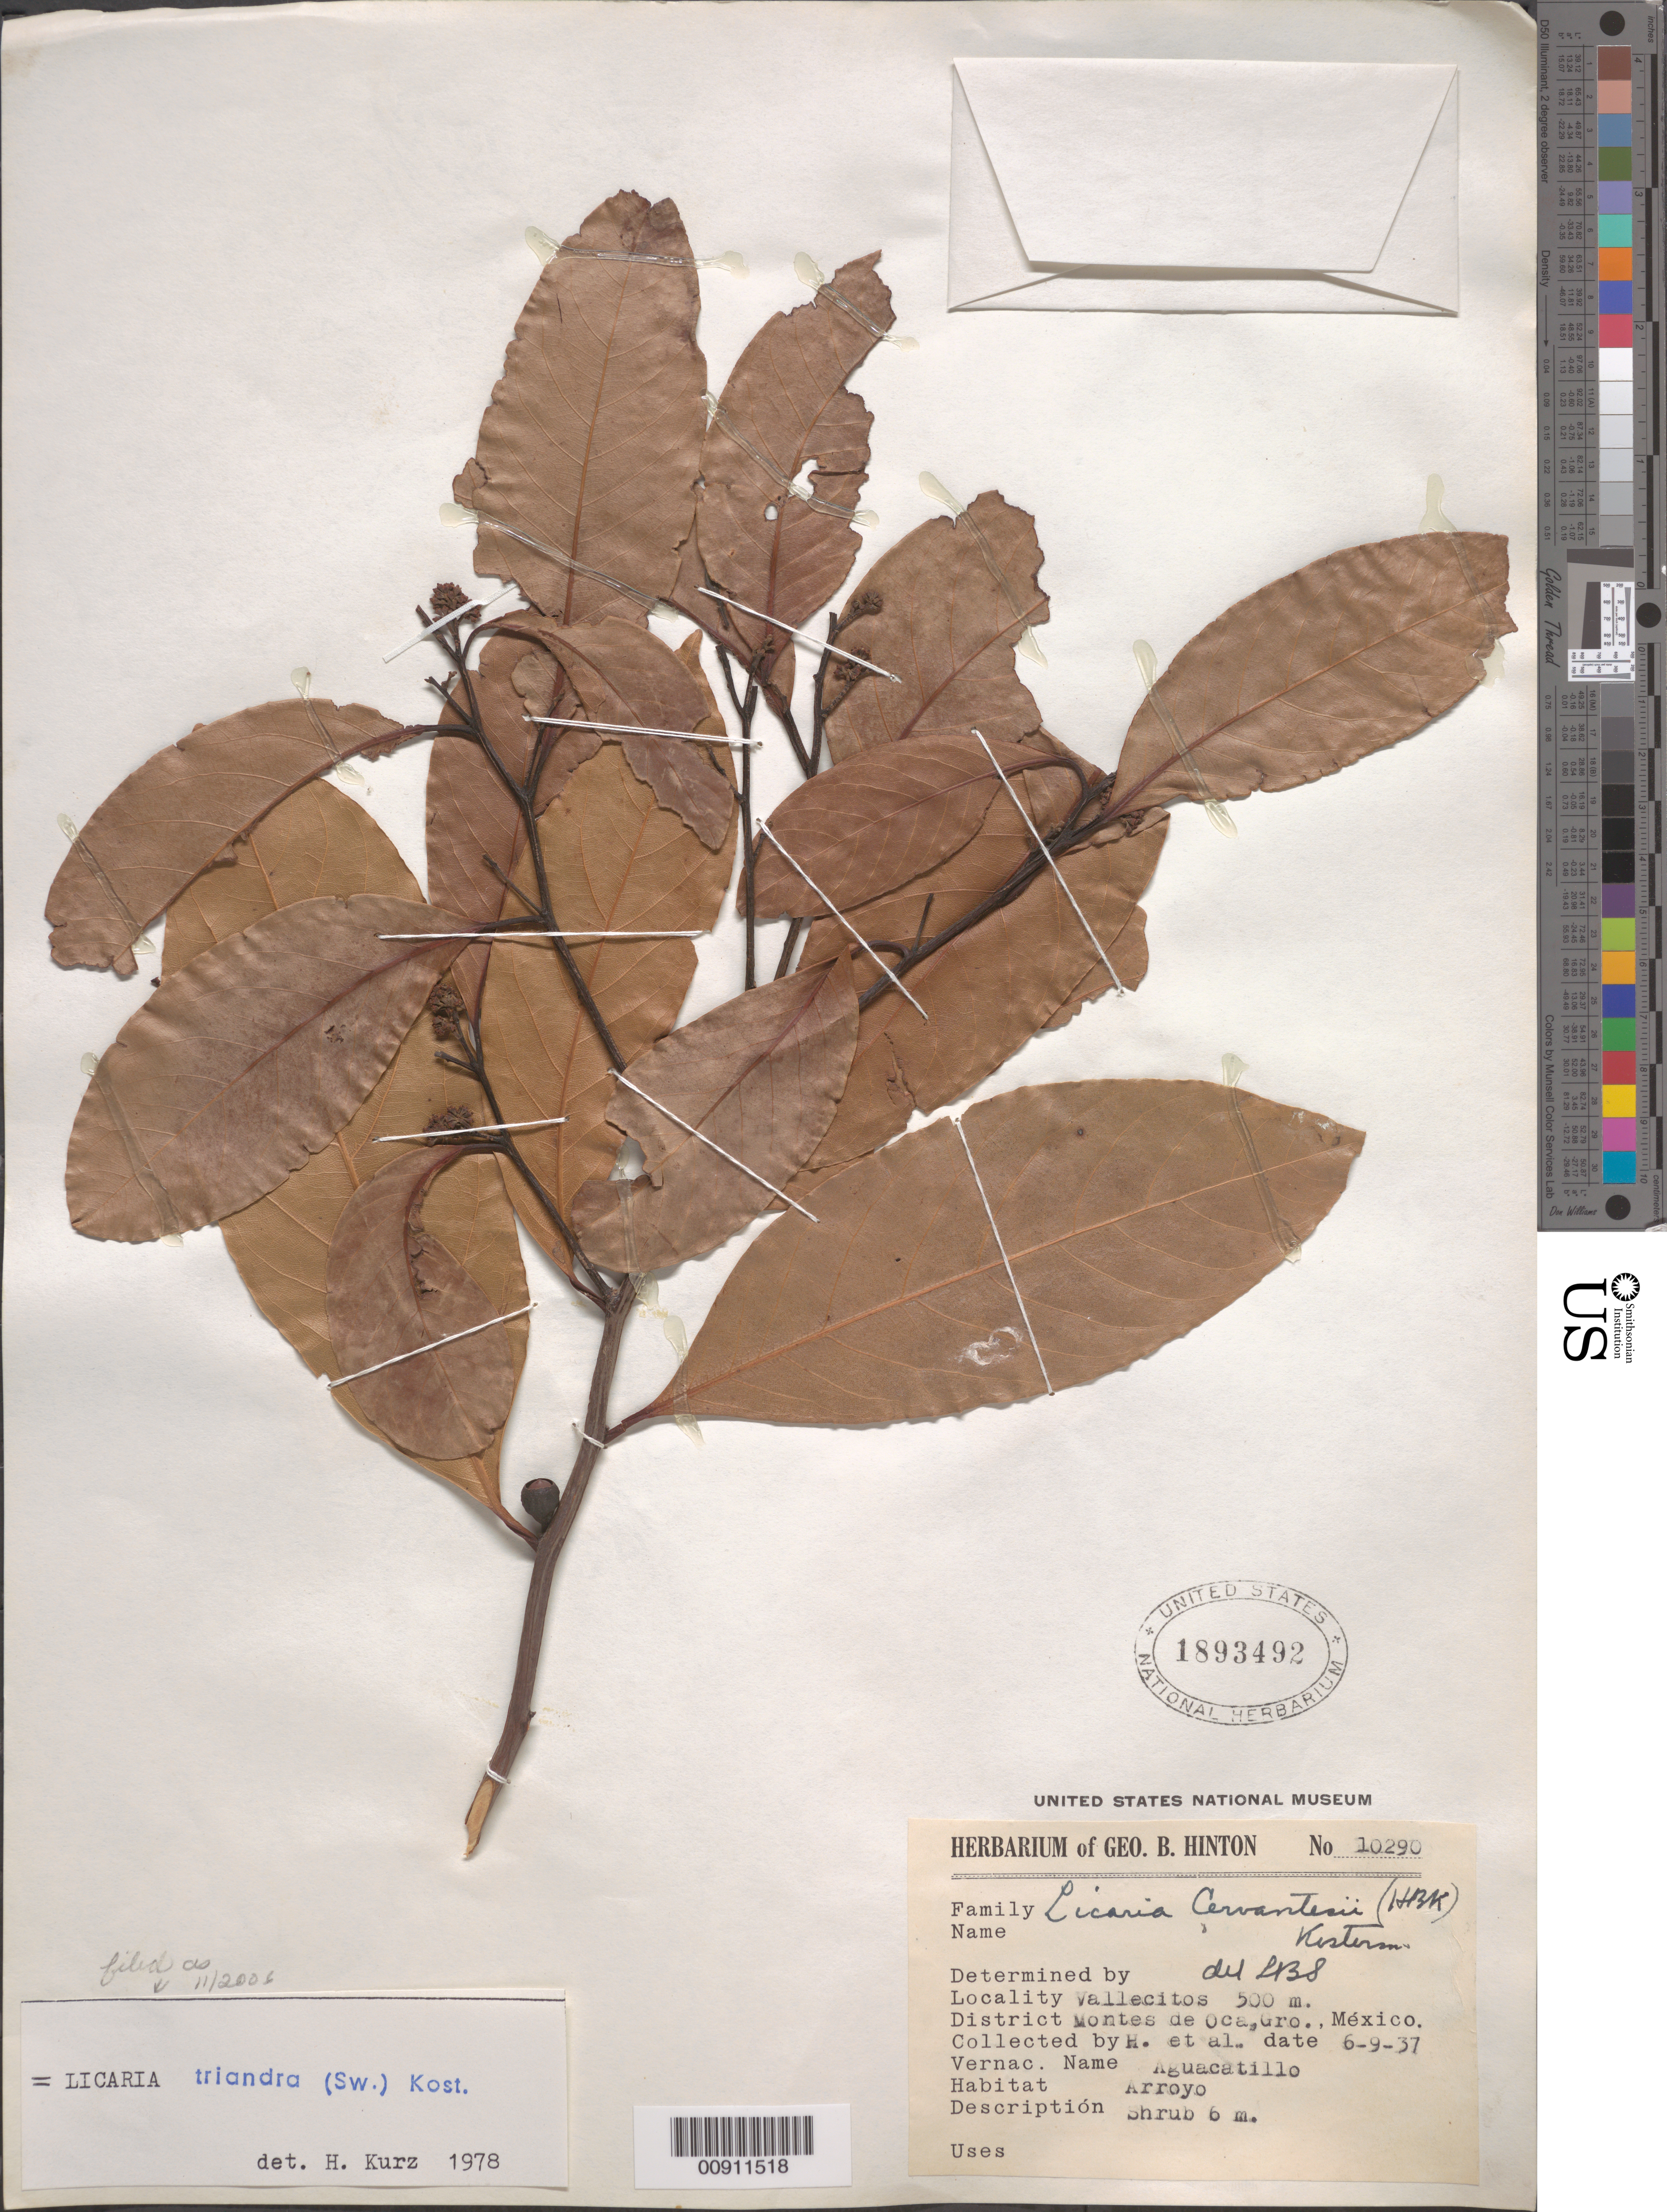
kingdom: Plantae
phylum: Tracheophyta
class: Magnoliopsida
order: Laurales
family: Lauraceae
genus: Licaria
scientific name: Licaria triandra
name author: (Sw.) Kosterm.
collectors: G. B. Hinton & et al.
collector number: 10290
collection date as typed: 09 Jun 1937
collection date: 1937-06-09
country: Mexico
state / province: Guerrero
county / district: Montes de Oca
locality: Vallecitos, District Montes de Oca, Guerrero.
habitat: Arroyo.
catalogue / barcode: US 1893492